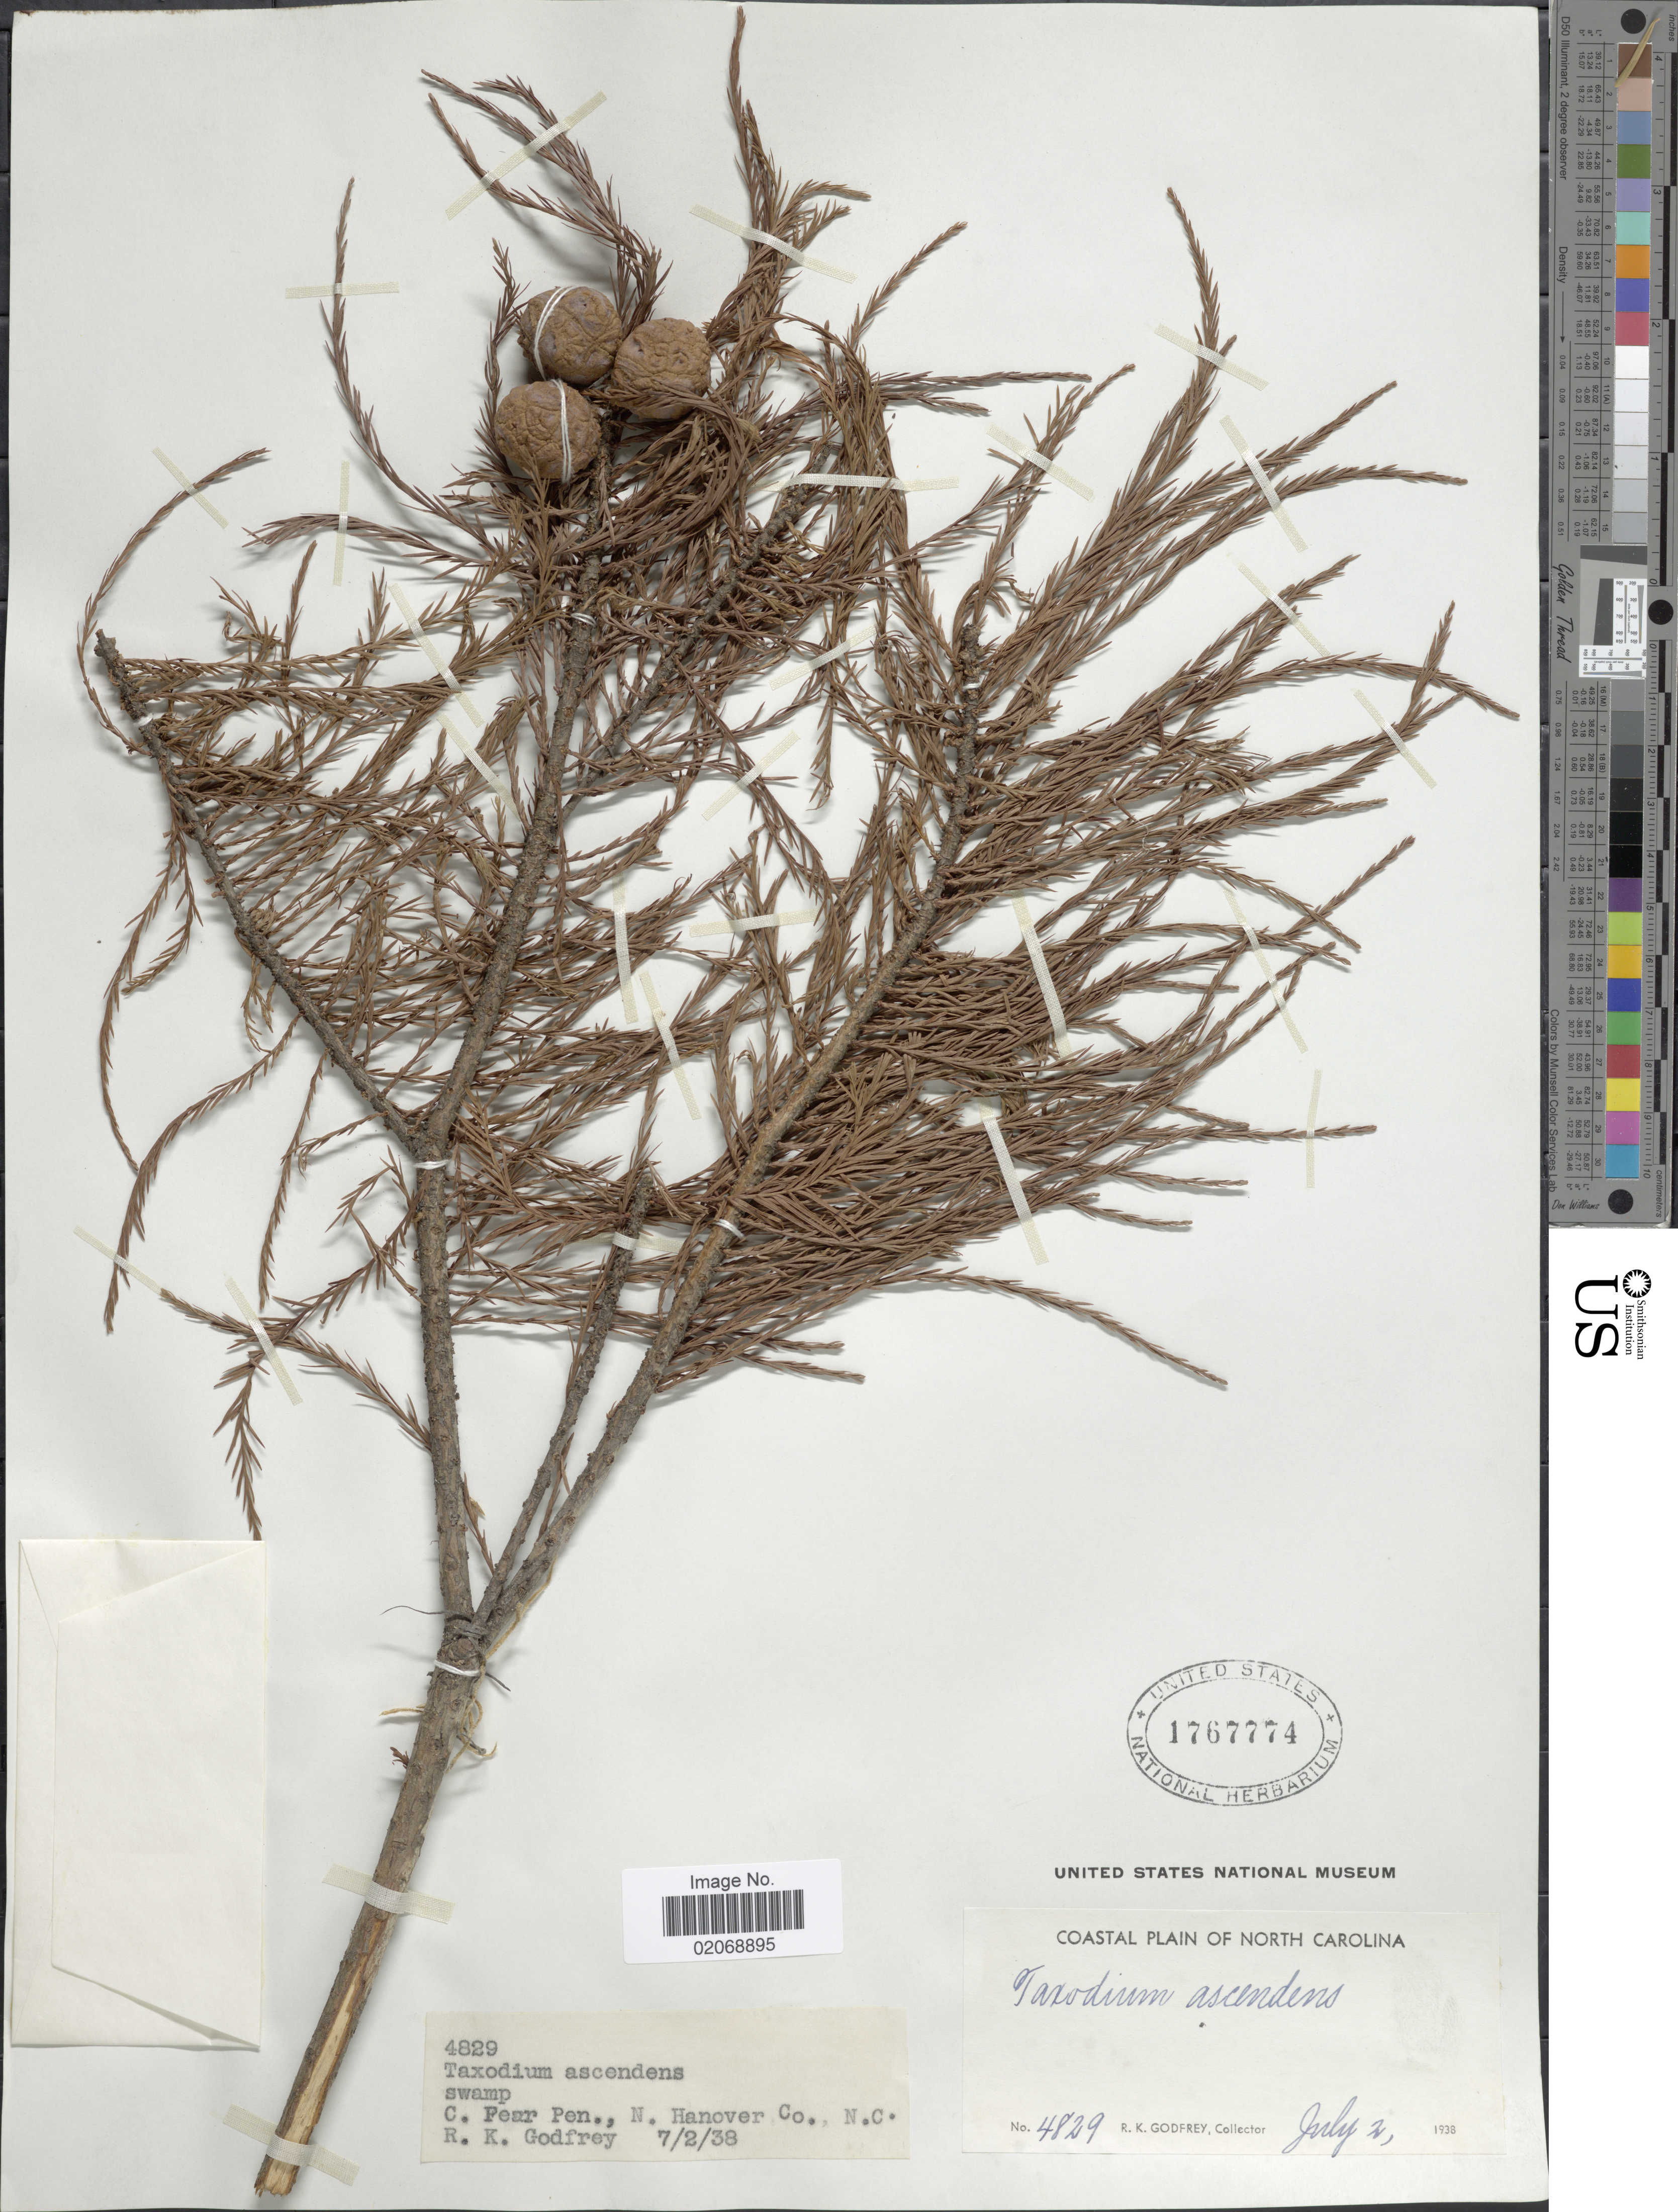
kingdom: Plantae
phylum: Tracheophyta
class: Pinopsida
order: Pinales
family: Cupressaceae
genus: Taxodium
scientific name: Taxodium ascendens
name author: Brongn.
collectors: R. K. Godfrey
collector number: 4829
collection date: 1938-07-02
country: United States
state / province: North Carolina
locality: C. Fear Pen., N. hanover Co.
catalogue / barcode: US 1767774